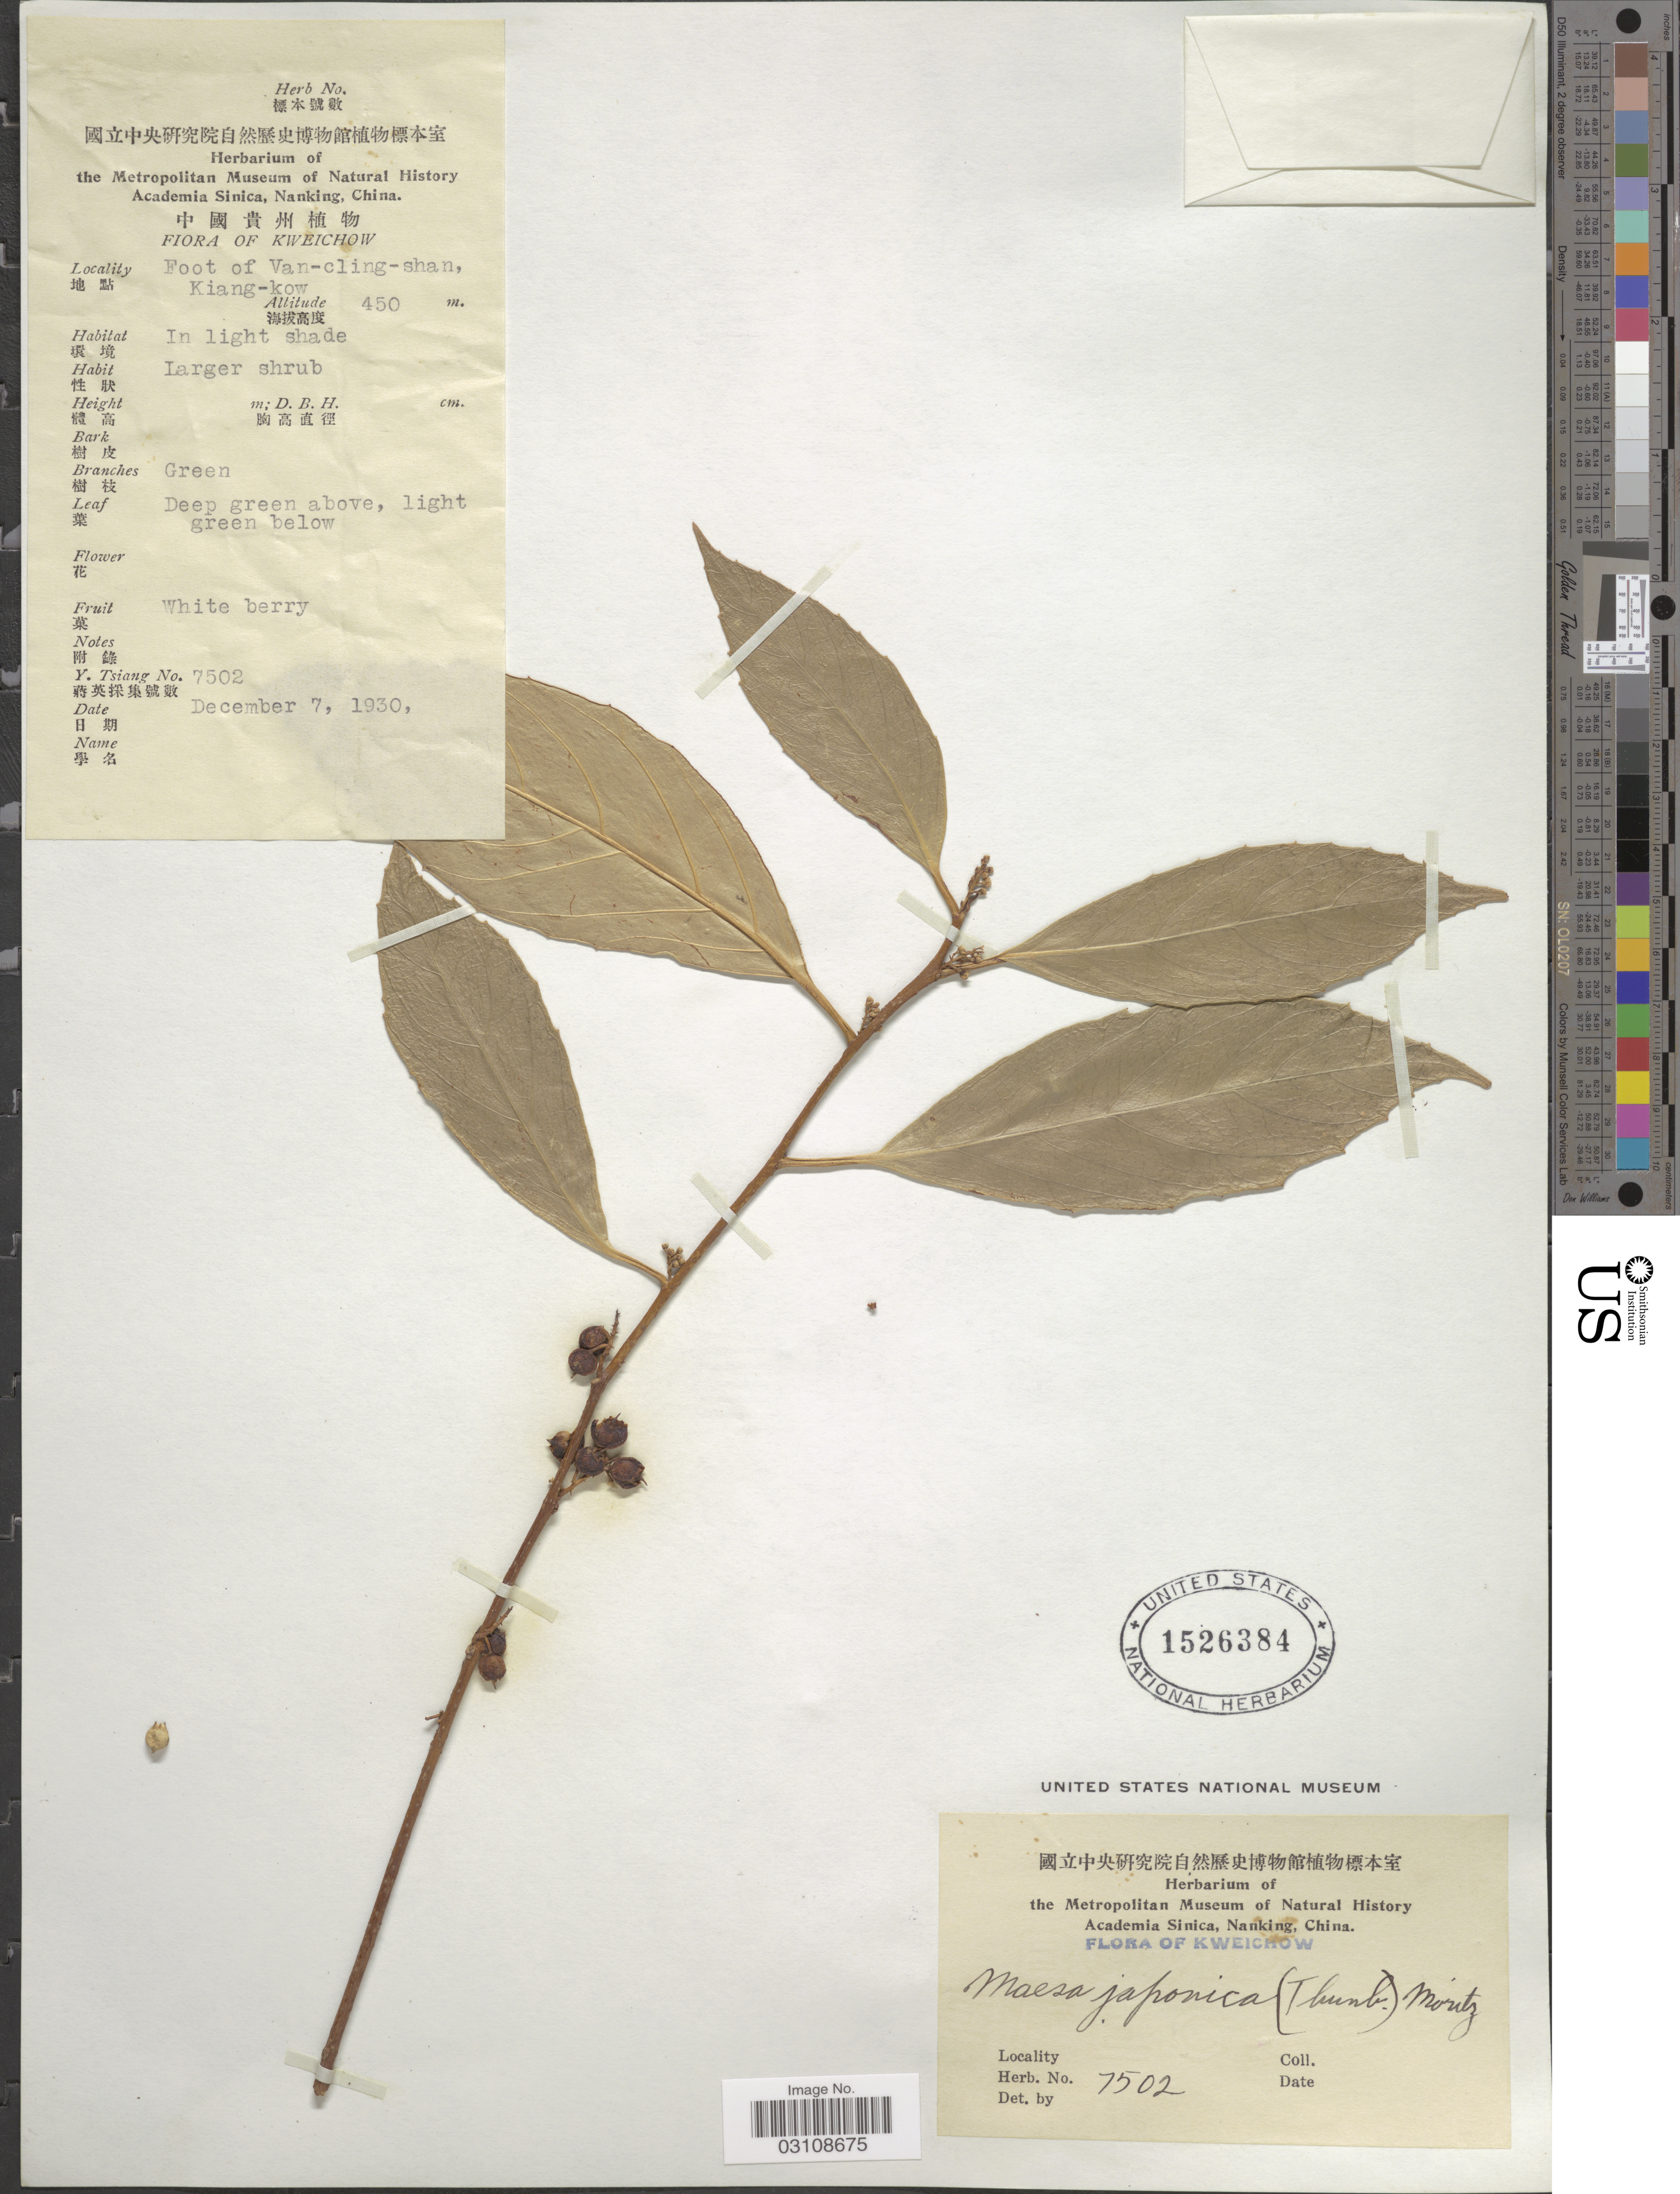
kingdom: Plantae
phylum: Tracheophyta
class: Magnoliopsida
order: Ericales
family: Primulaceae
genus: Maesa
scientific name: Maesa japonica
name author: Merr.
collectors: Y. Tsiang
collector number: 7502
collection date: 1930-12-07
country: China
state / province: Guizhou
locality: Kweichow, Foot of Van-cling-shan, Kiang-kow.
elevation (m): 450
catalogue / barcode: US 1526384